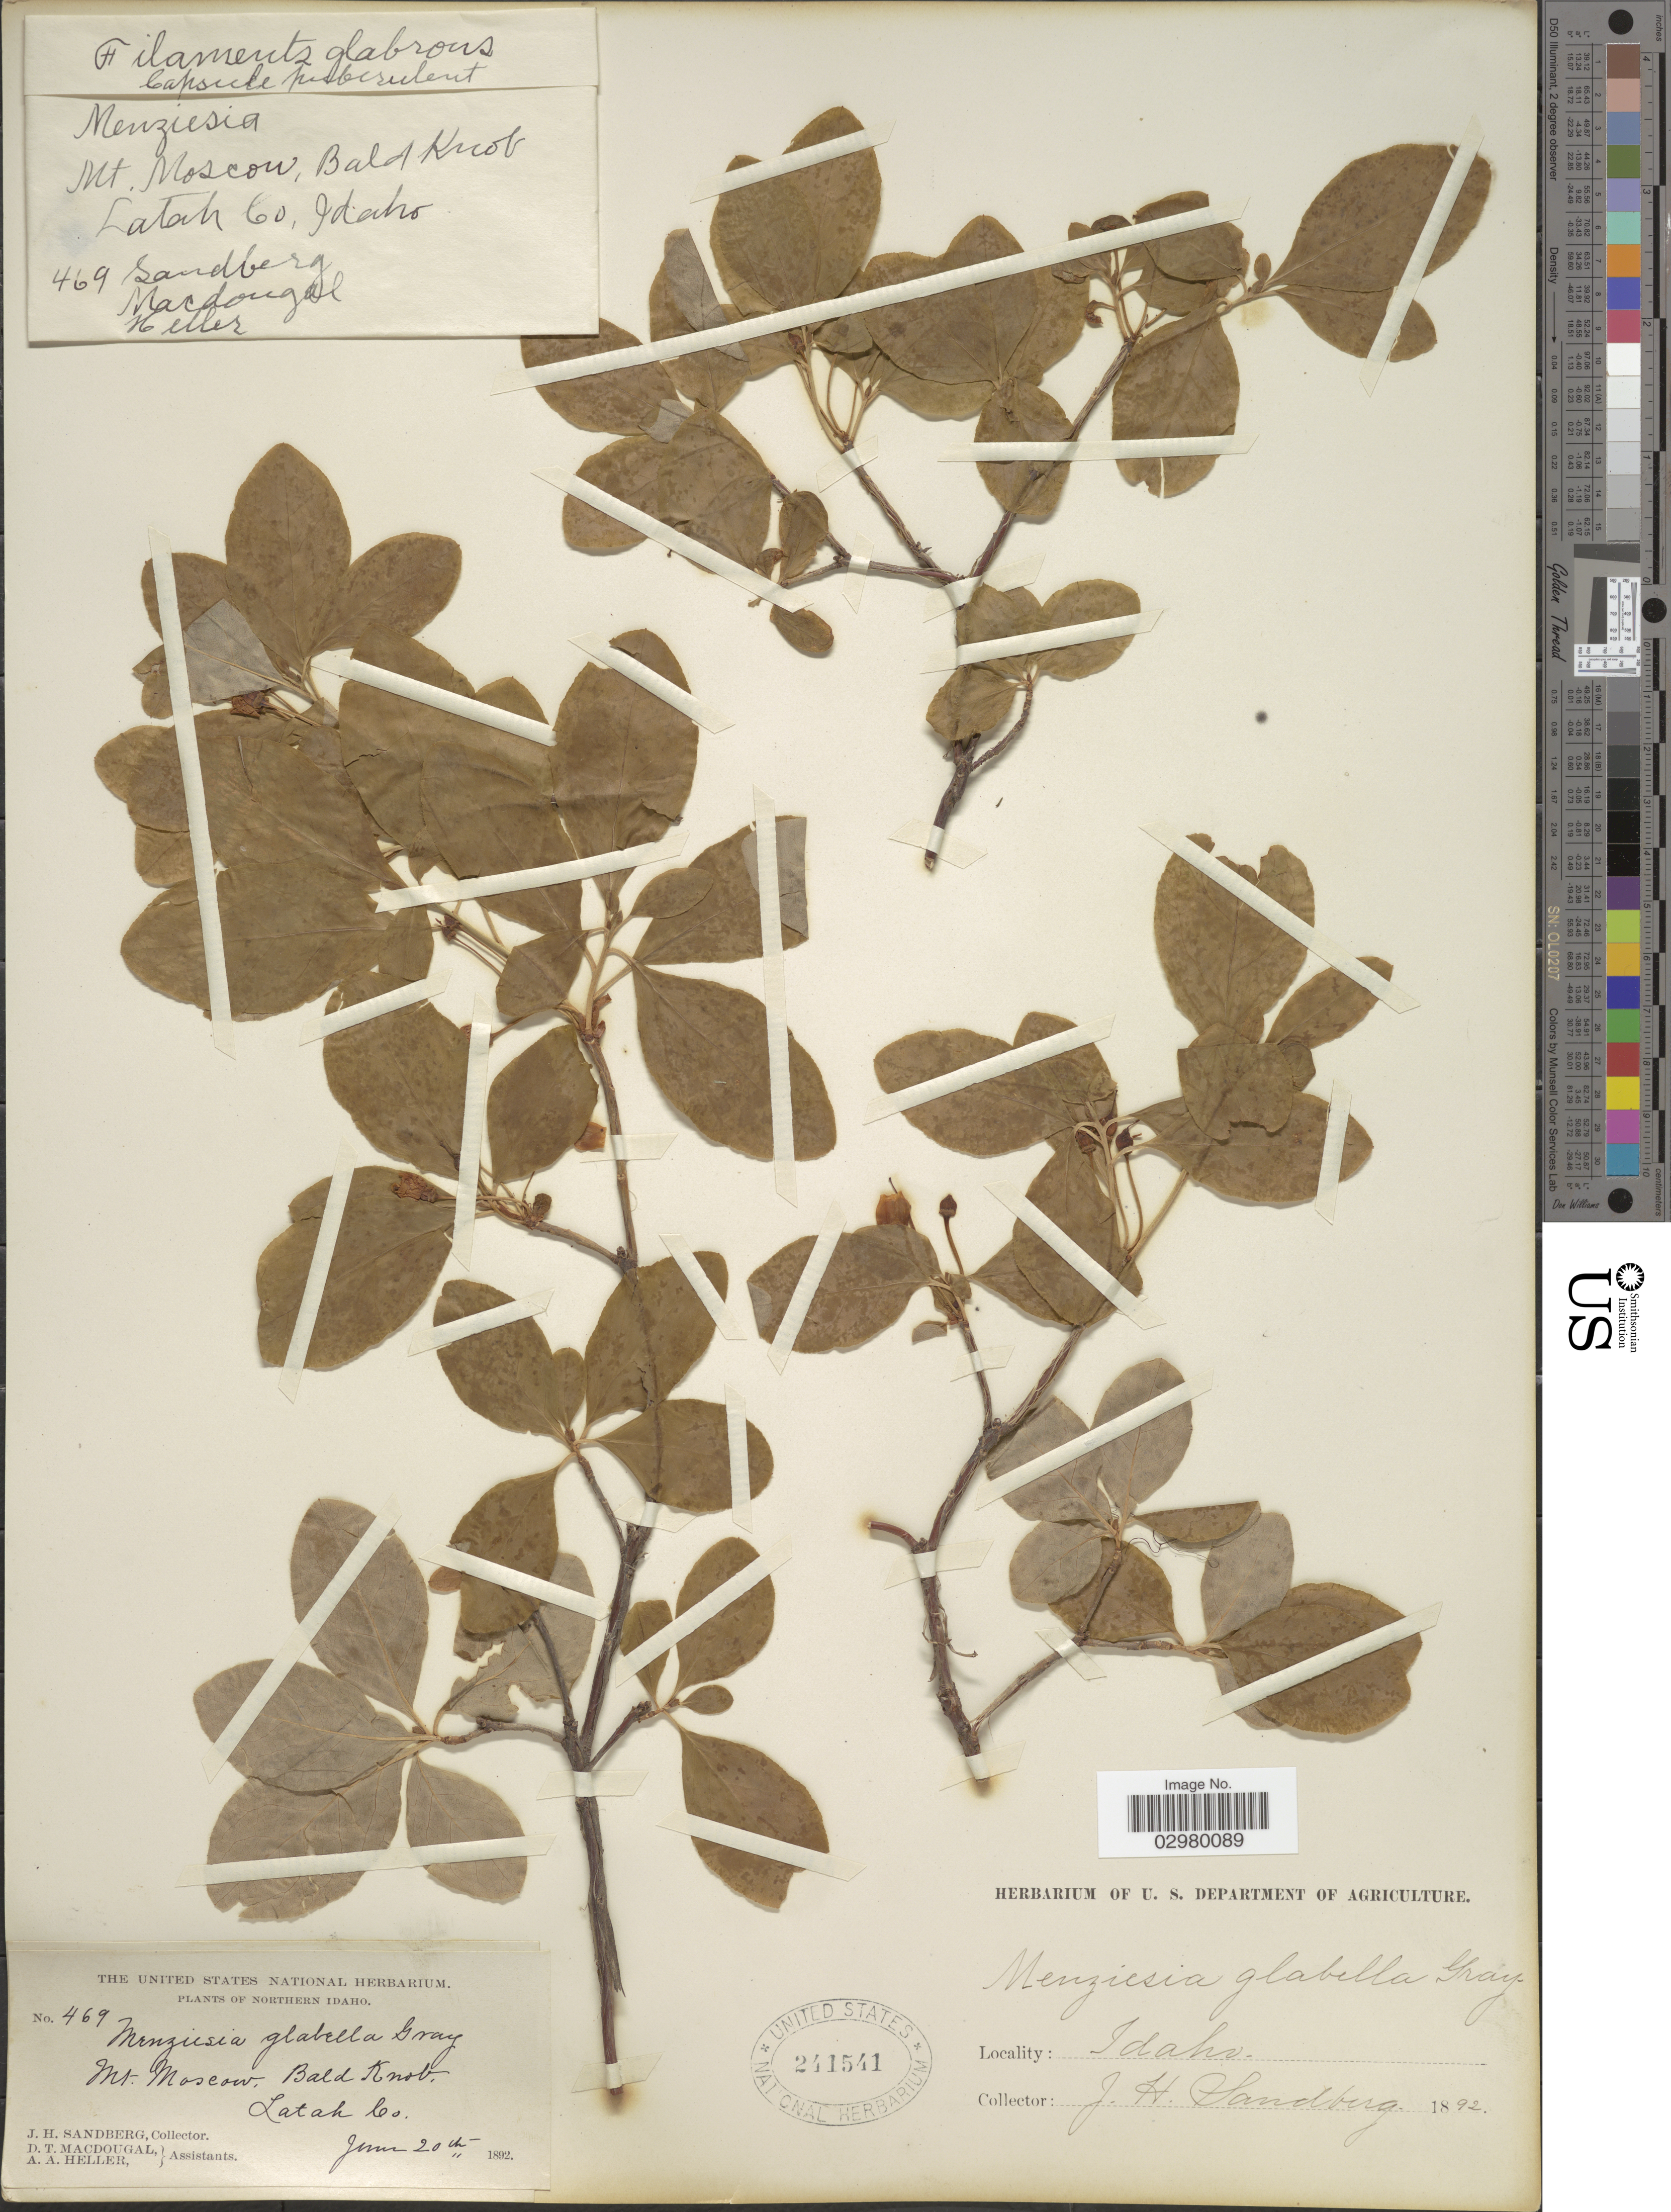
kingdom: Plantae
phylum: Tracheophyta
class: Magnoliopsida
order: Ericales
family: Ericaceae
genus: Menziesia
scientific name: Menziesia ferruginea subsp. glabella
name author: (A. Gray) Calder & Roy L. Taylor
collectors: J. H. Sandberg, D. T. MacDougal & A. A. Heller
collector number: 469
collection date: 1892-06-20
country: United States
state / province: Idaho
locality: Mt. Moscow, Bald Knob, Latah Co.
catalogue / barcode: US 241541